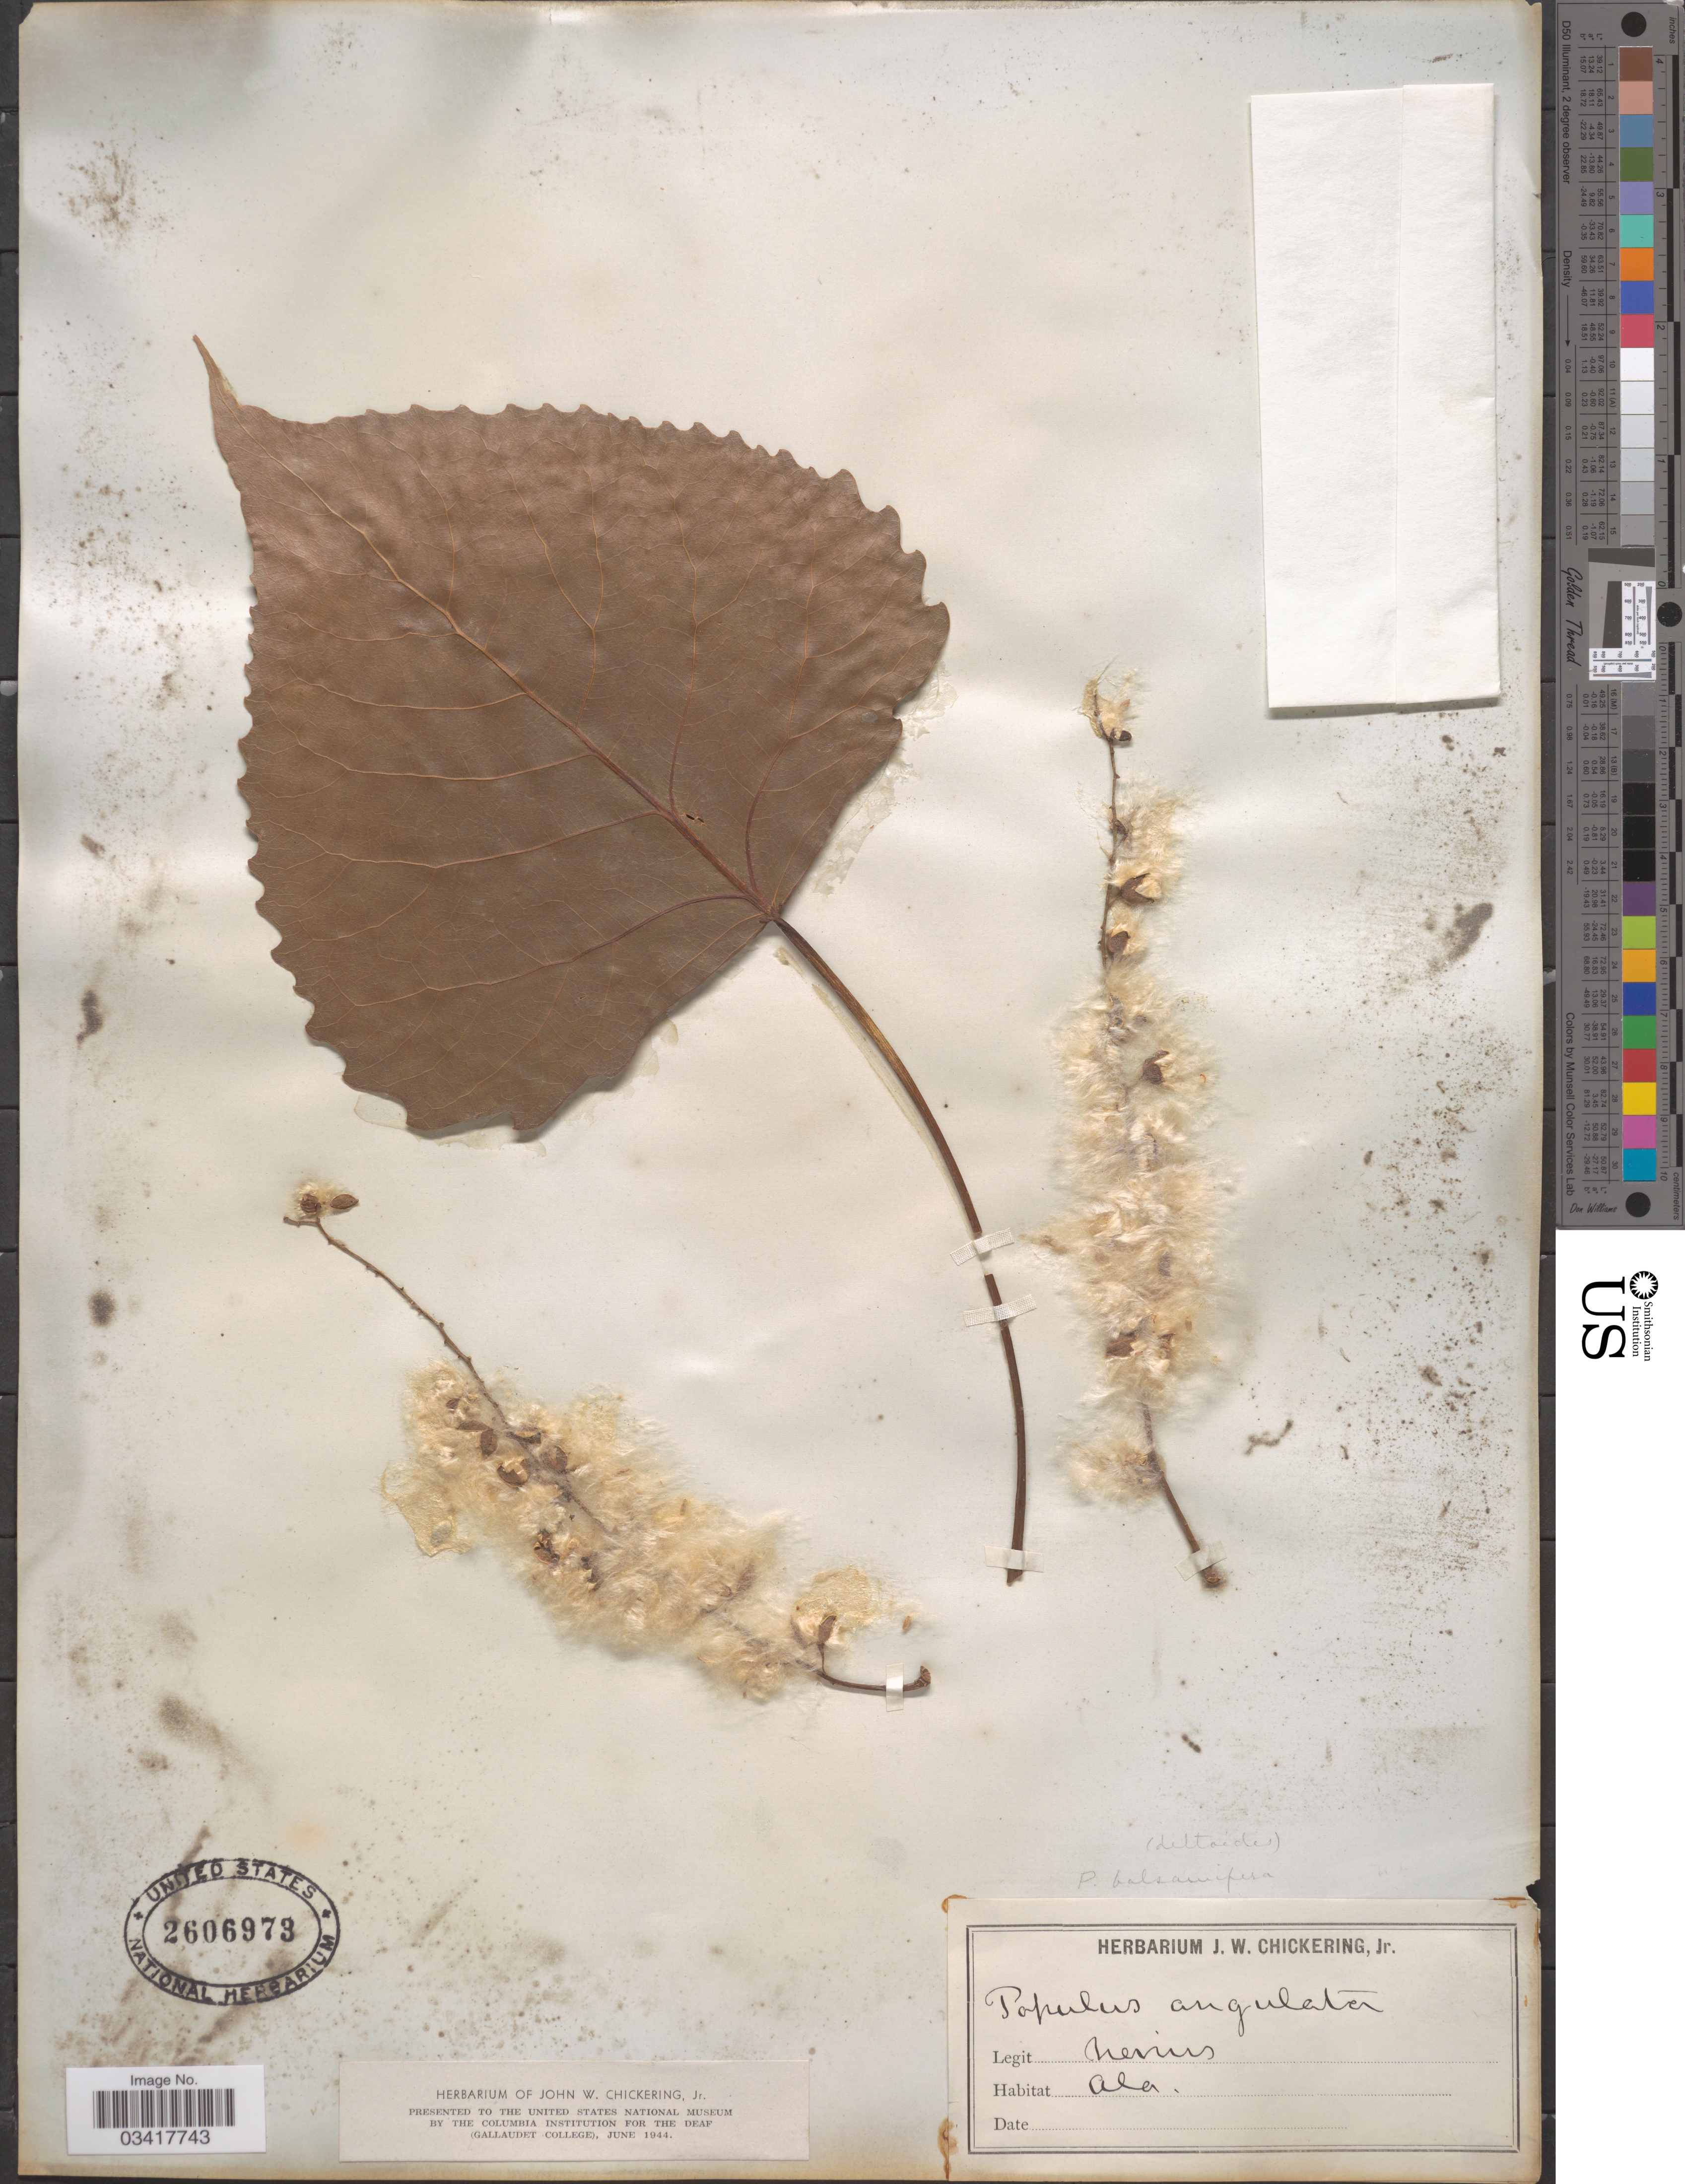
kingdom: Plantae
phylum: Tracheophyta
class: Magnoliopsida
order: Malpighiales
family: Salicaceae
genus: Populus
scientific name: Populus balsamifera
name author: L.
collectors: Ex herb. John W. Chickering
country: United States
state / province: Alabama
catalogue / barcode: US 2606973